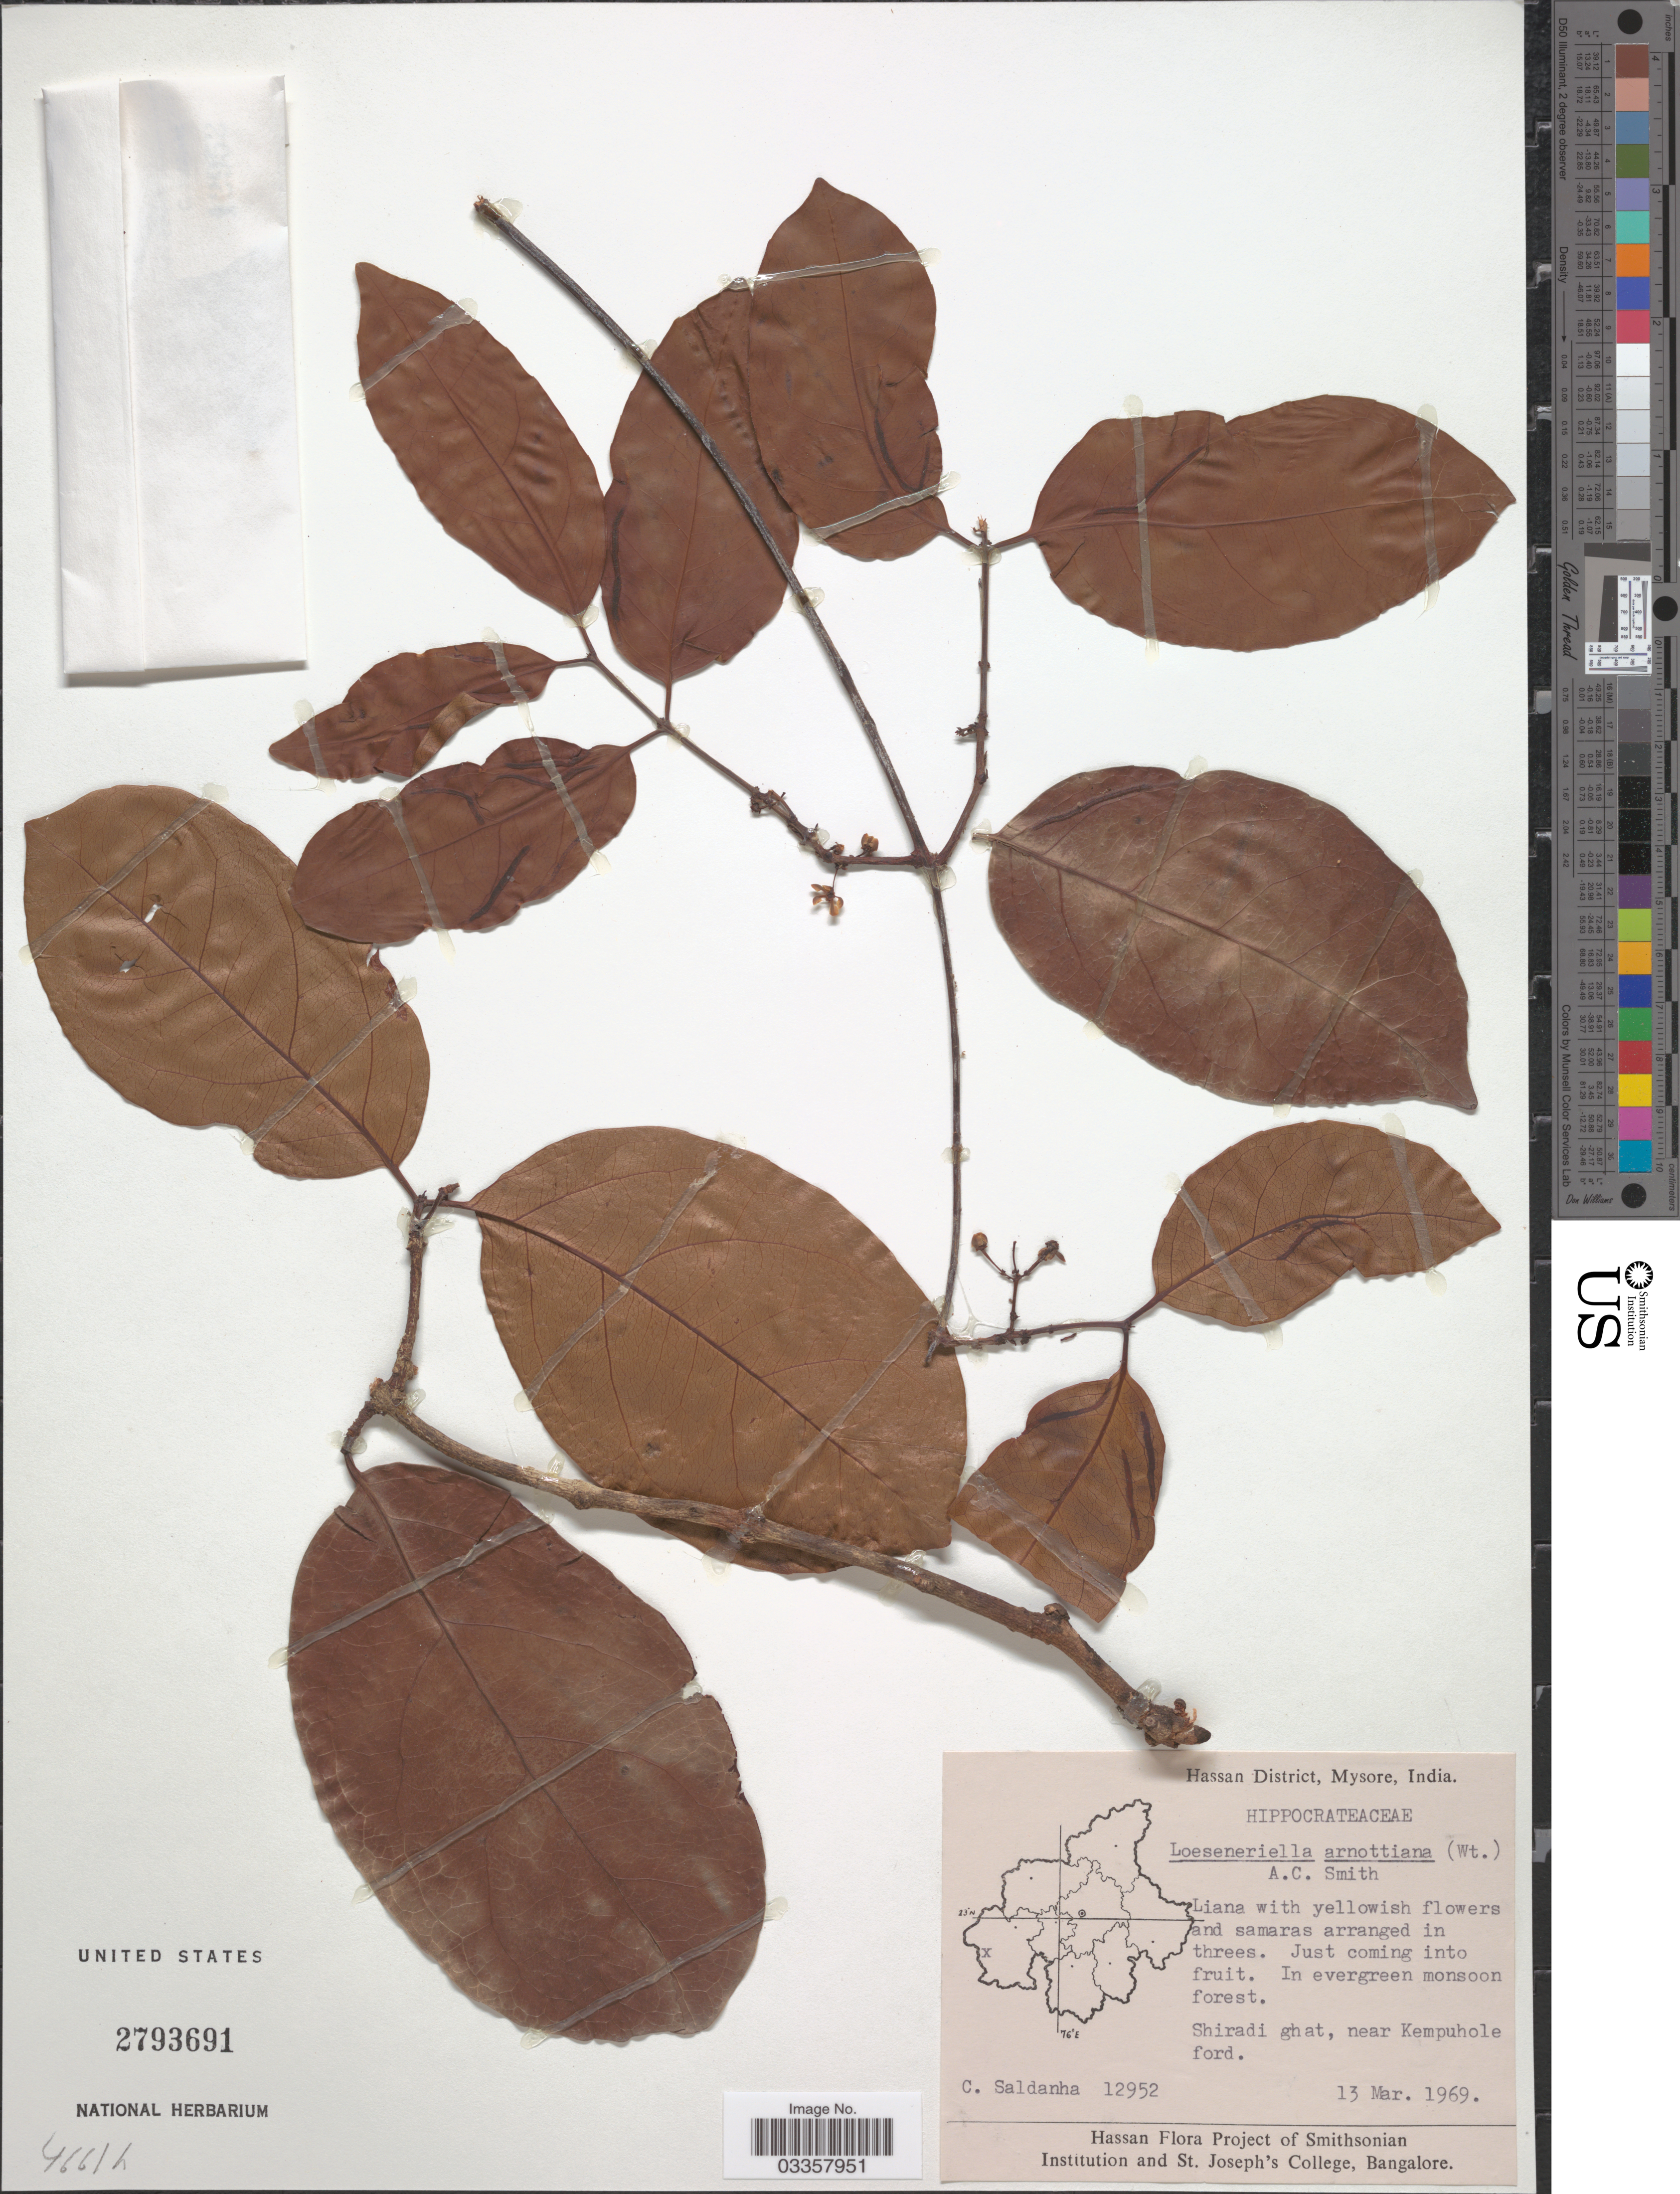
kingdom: Plantae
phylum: Tracheophyta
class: Magnoliopsida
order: Celastrales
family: Celastraceae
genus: Loeseneriella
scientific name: Loeseneriella arnottiana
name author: (Wight) A.C. Sm.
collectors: C. Saldanha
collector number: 12952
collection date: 1969-03-13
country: India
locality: Hassan District, Mysore. Shiradi ghat, near Kempuhole ford.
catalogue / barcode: US 2793691